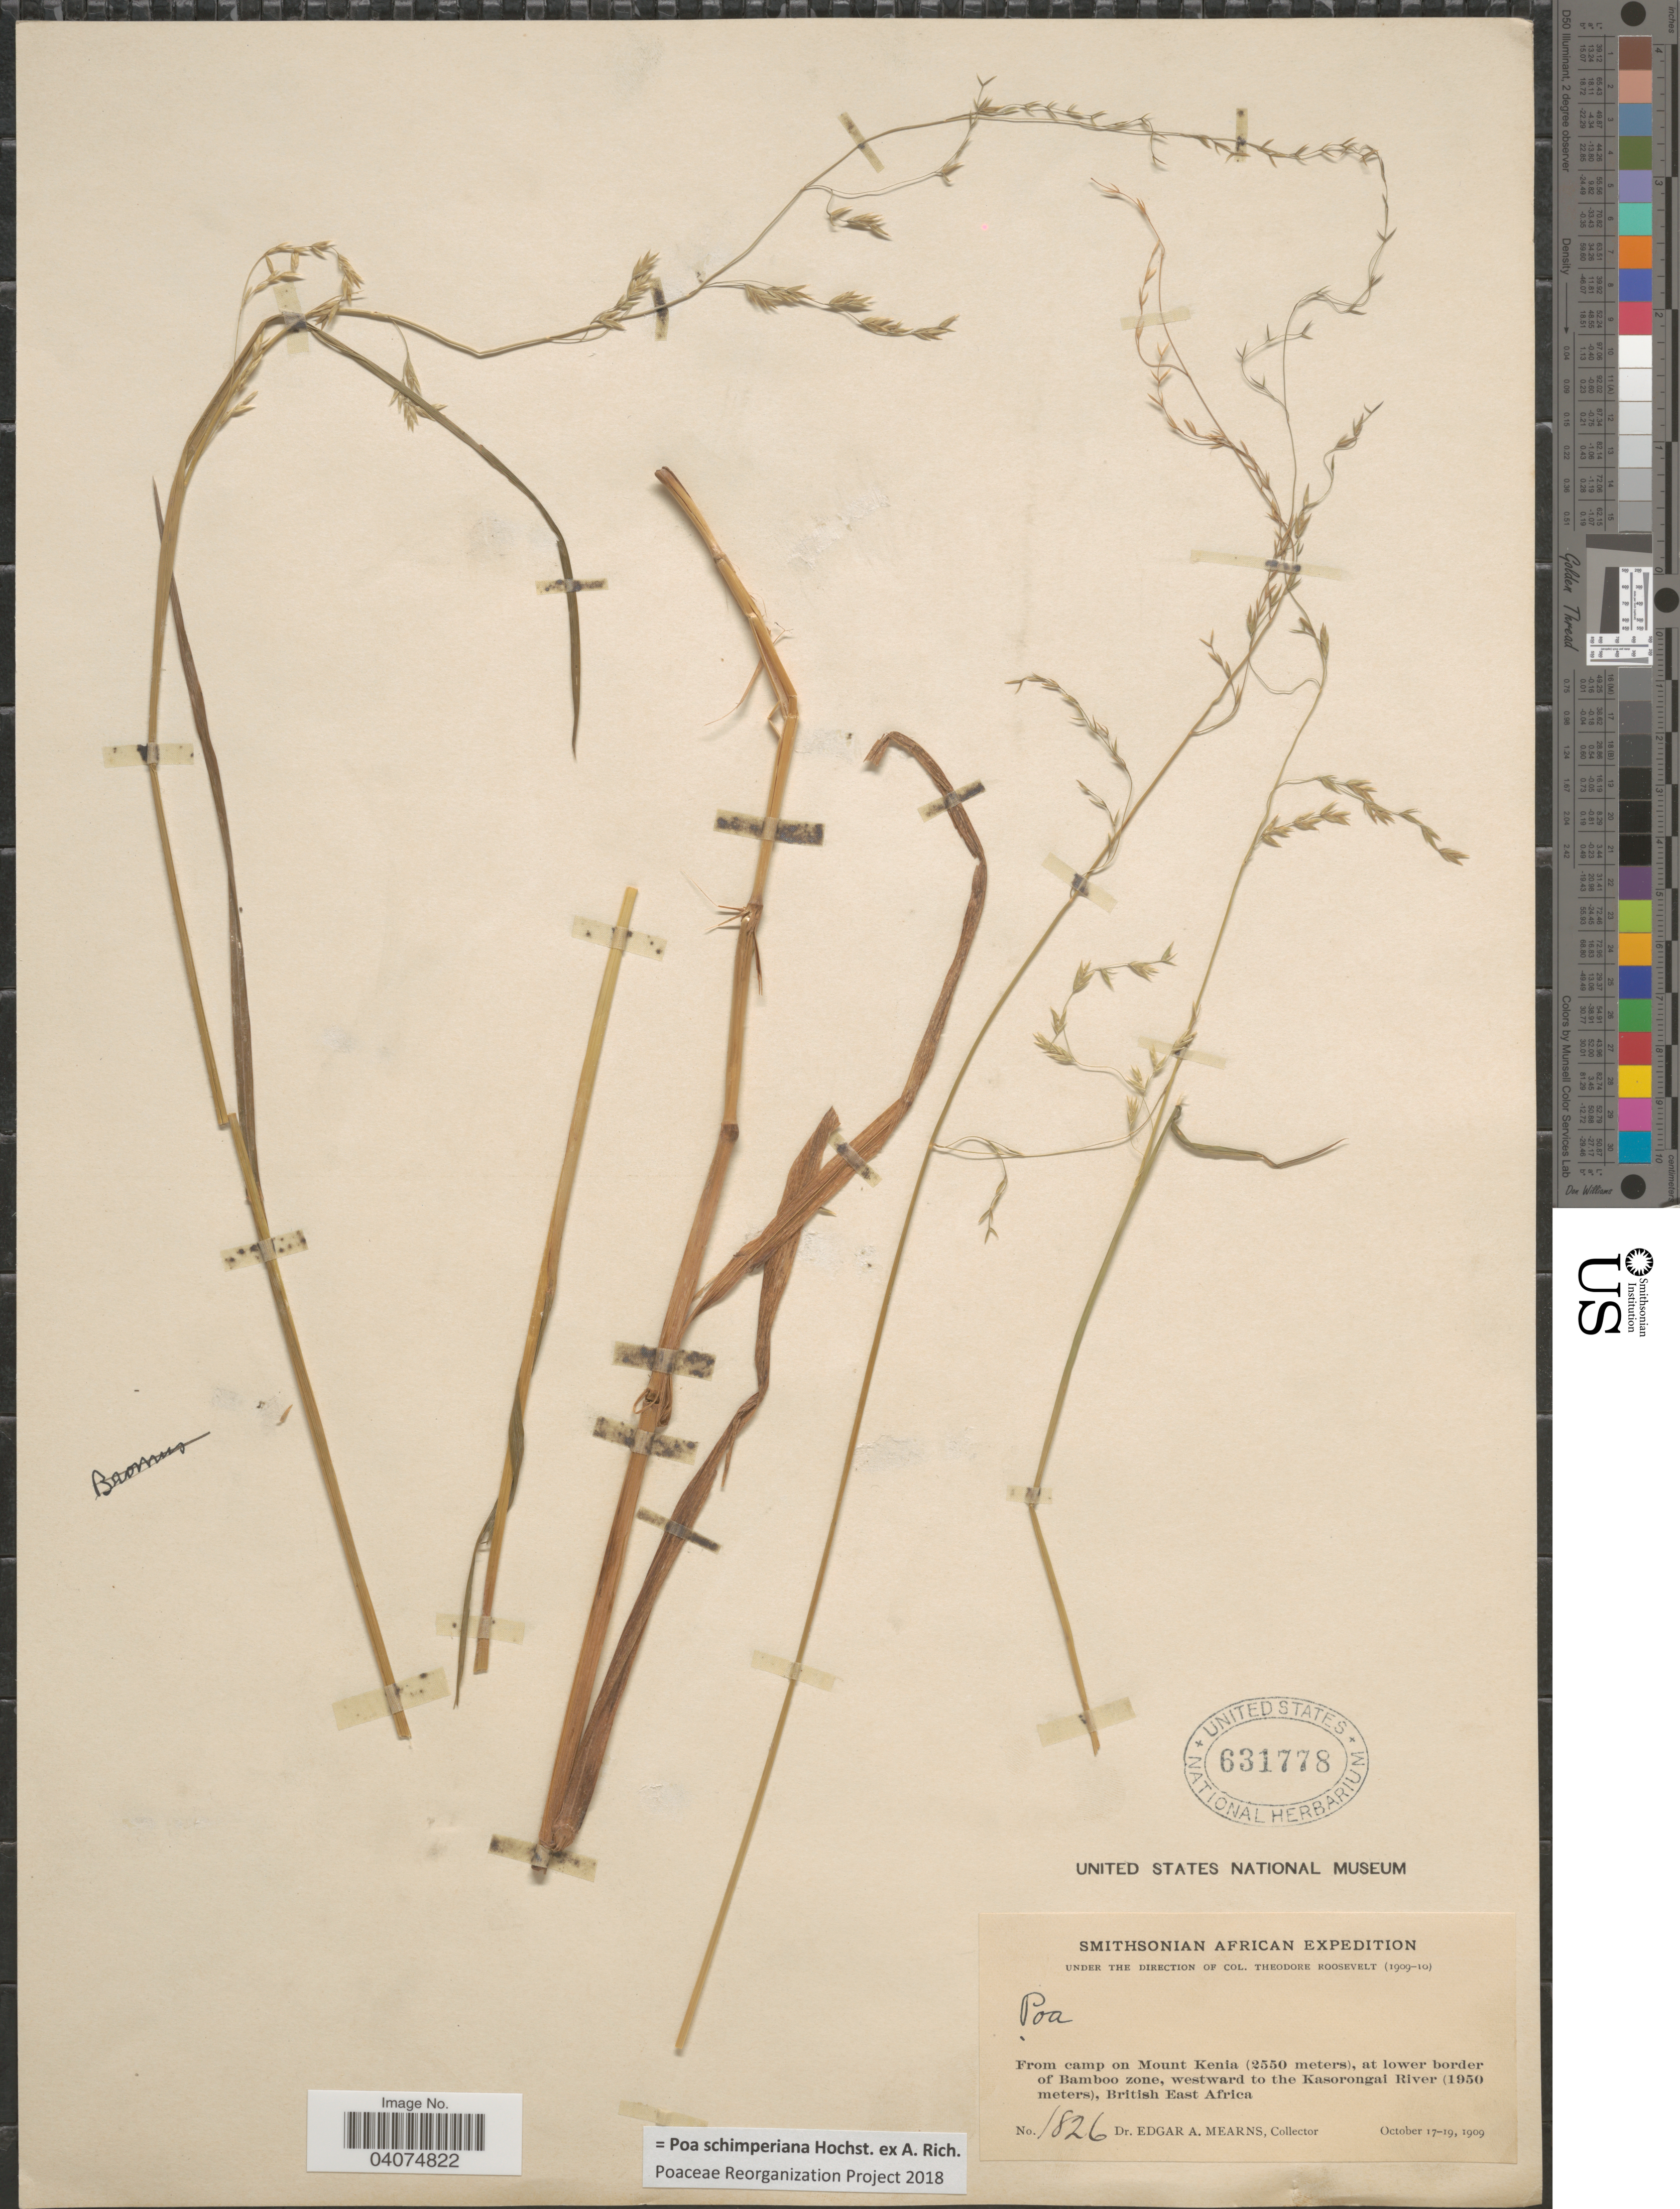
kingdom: Plantae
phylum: Tracheophyta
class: Liliopsida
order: Poales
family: Poaceae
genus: Poa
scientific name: Poa schimperiana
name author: Hochst. ex A. Rich.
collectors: E. A. Mearns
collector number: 1826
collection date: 1909-10-17/1909-10-19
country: Kenya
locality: Smithsonian African Expedition. From camp on Mount Kenia, at lower border of Bamboo zone, westward to the Kasorongai River, British East Africa.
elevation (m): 2550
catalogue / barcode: US 631778